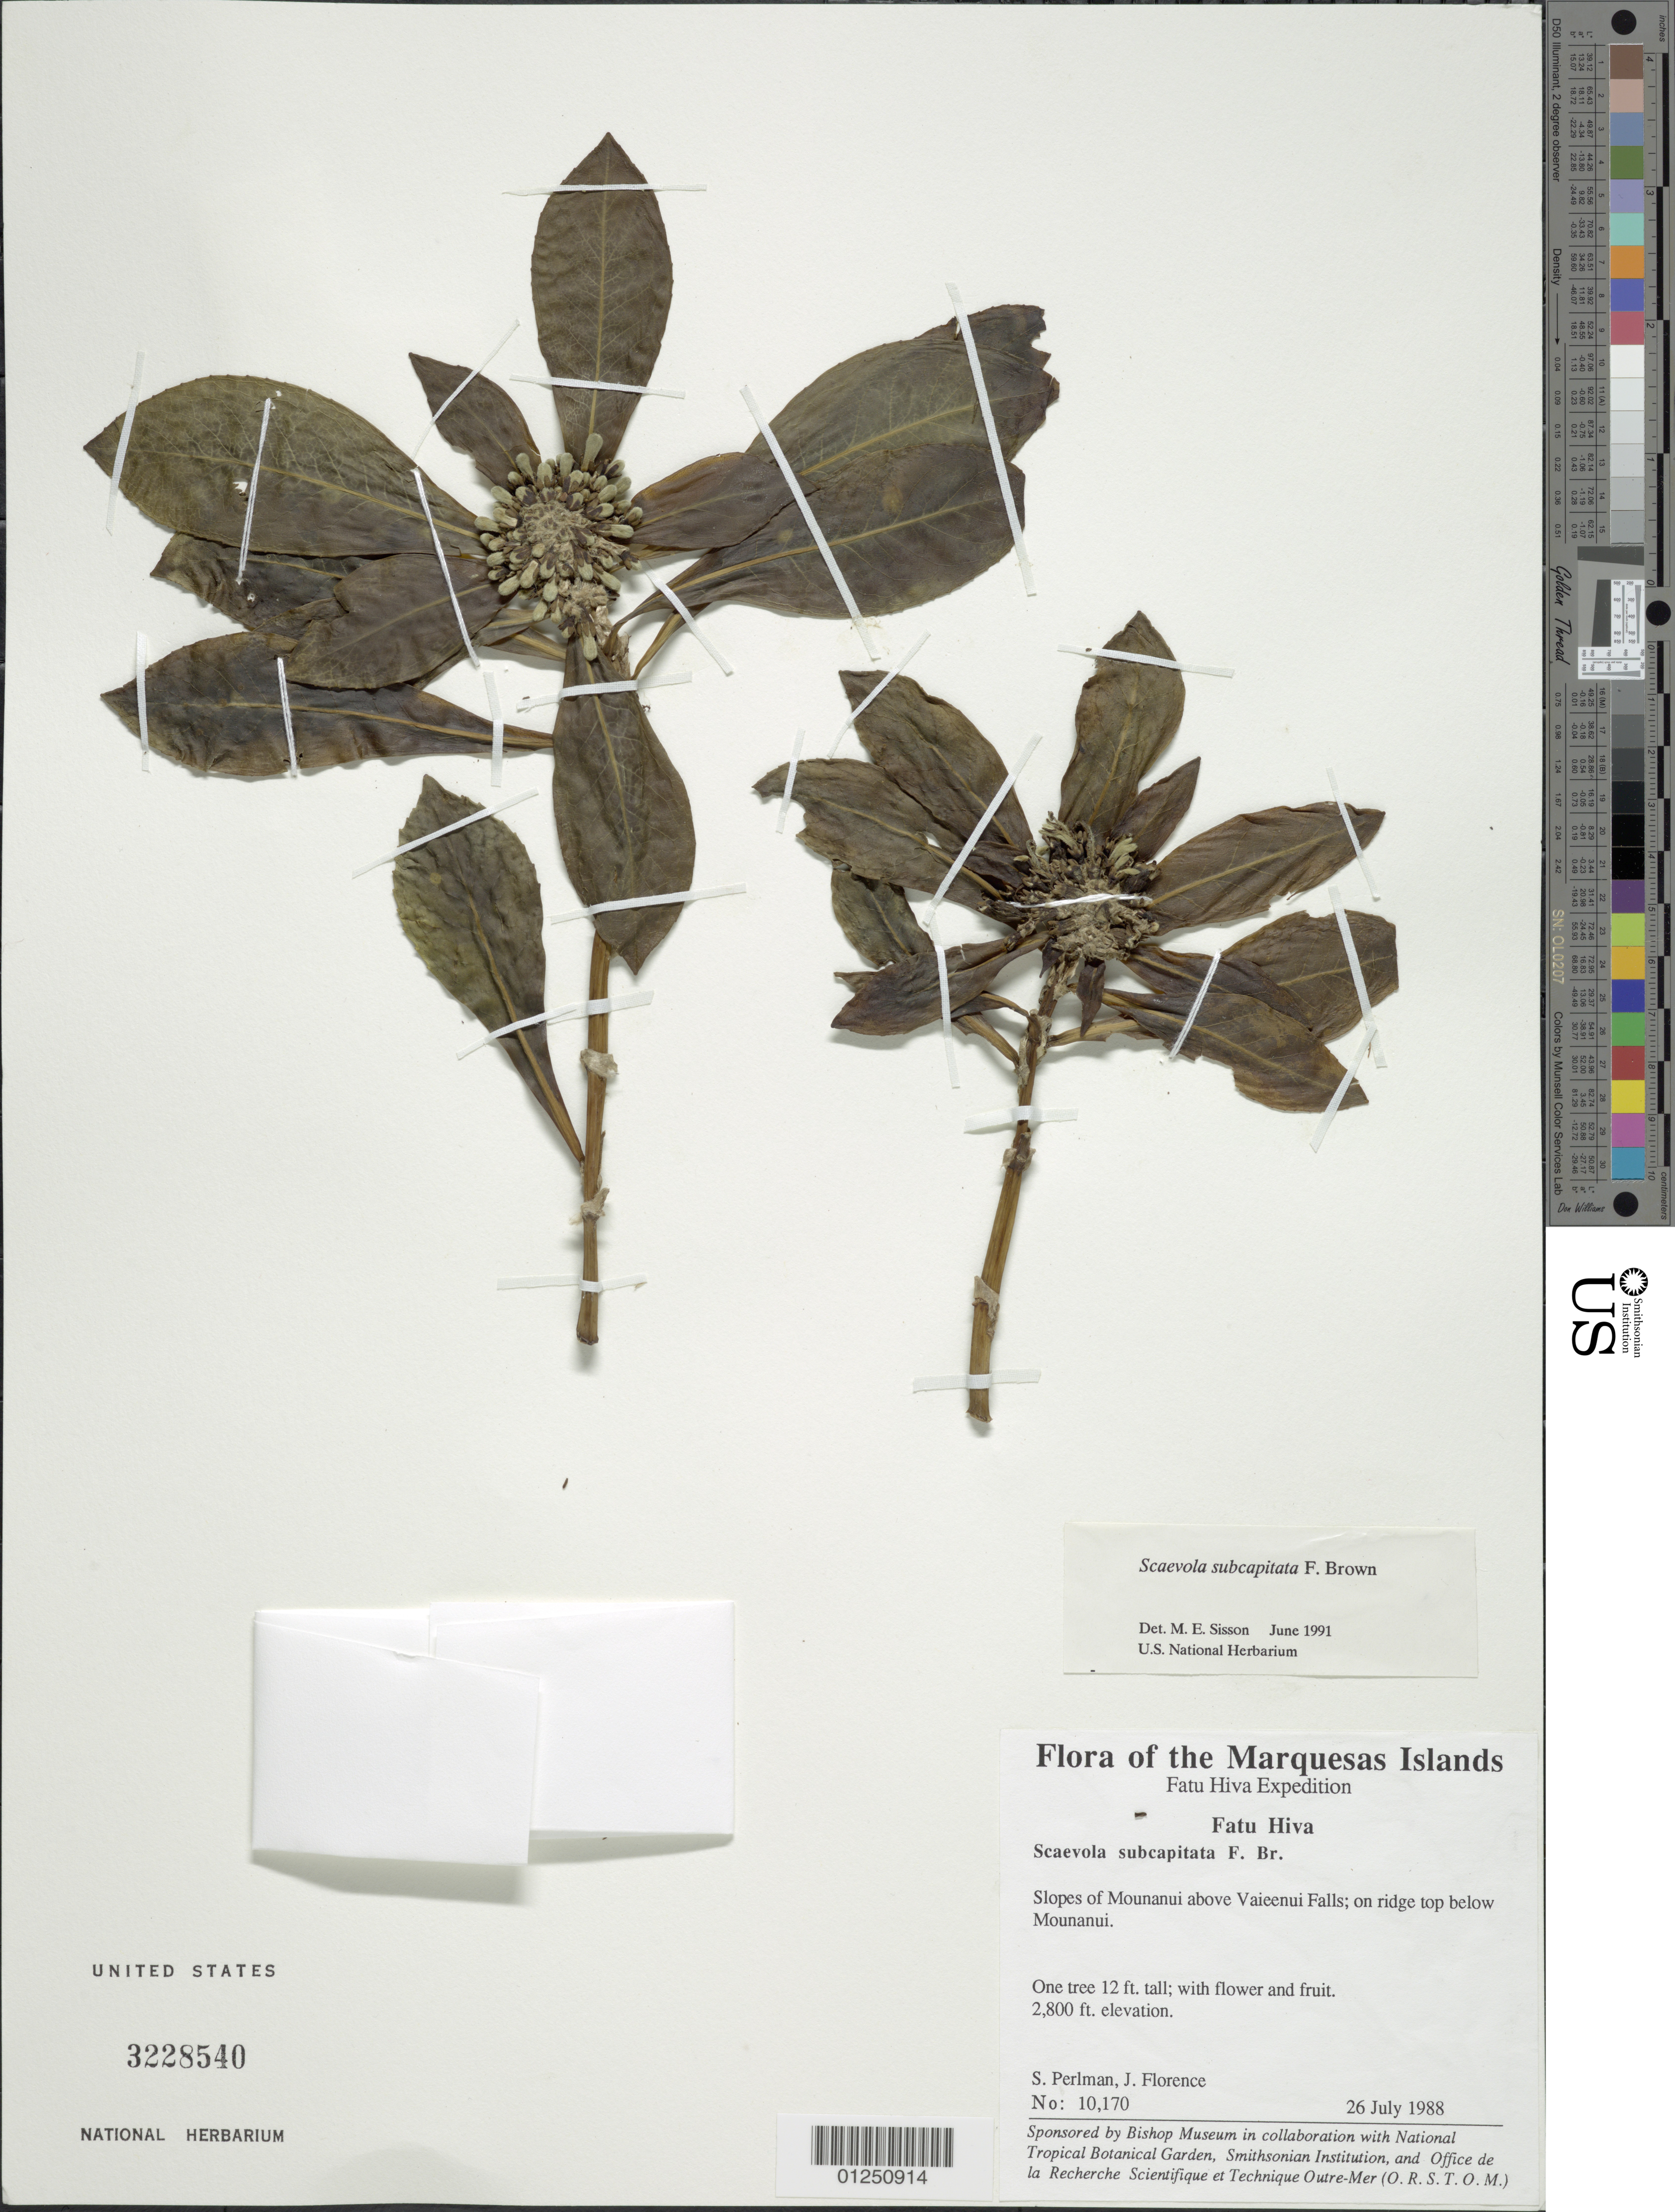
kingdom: Plantae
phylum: Tracheophyta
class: Magnoliopsida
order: Asterales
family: Goodeniaceae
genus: Scaevola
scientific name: Scaevola subcapitata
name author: F. Br.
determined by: Wagner, W. L., (BOT), Smithsonian Institution - National Museum of Natural History (UNITED STATES)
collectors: S. P. Perlman & J. Florence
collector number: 10170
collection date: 1988-07-26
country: French Polynesia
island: Fatu Hiva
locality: Slopes of Mounanui above Vaieenui Falls, on ridge top, below Maunanui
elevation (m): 853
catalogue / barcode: US 3228540